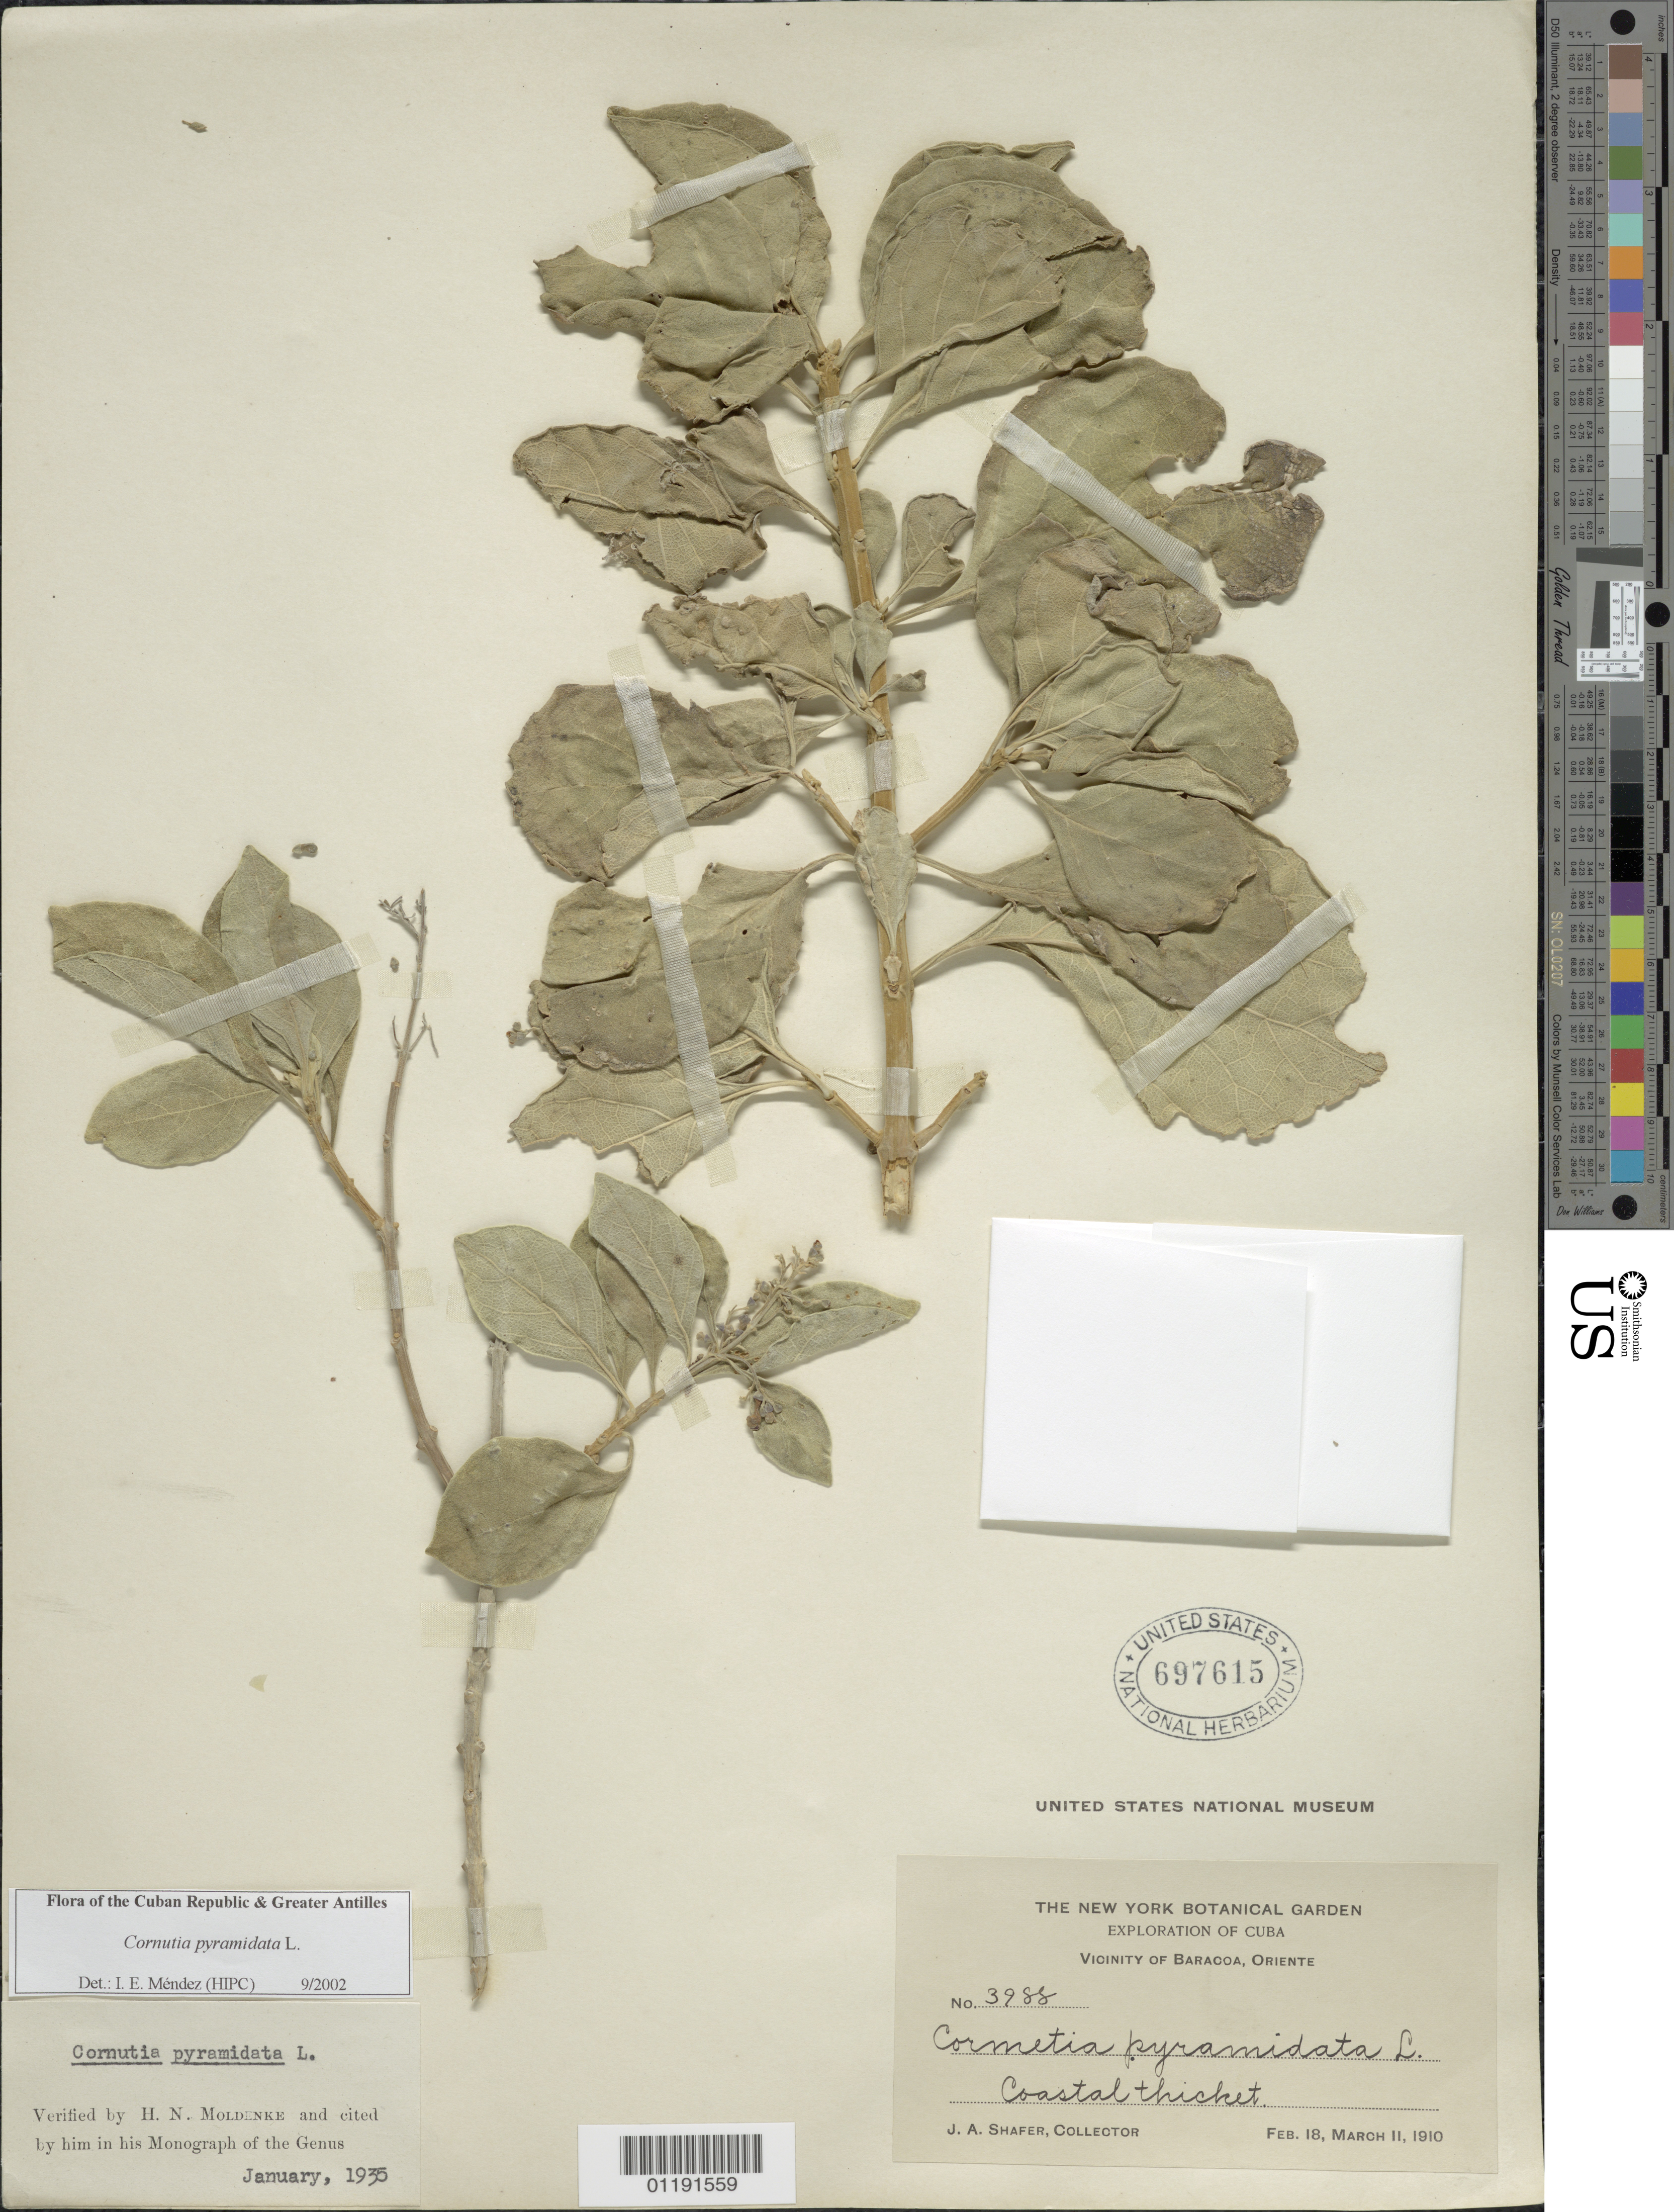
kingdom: Plantae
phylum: Tracheophyta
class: Magnoliopsida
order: Lamiales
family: Lamiaceae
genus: Cornutia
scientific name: Cornutia pyramidata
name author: L.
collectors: J. A. Shafer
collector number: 3988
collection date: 1910-02-18/1910-03-11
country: Cuba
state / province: Oriente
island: Cuba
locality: Baracoa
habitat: Coastal thicket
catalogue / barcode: US 697615